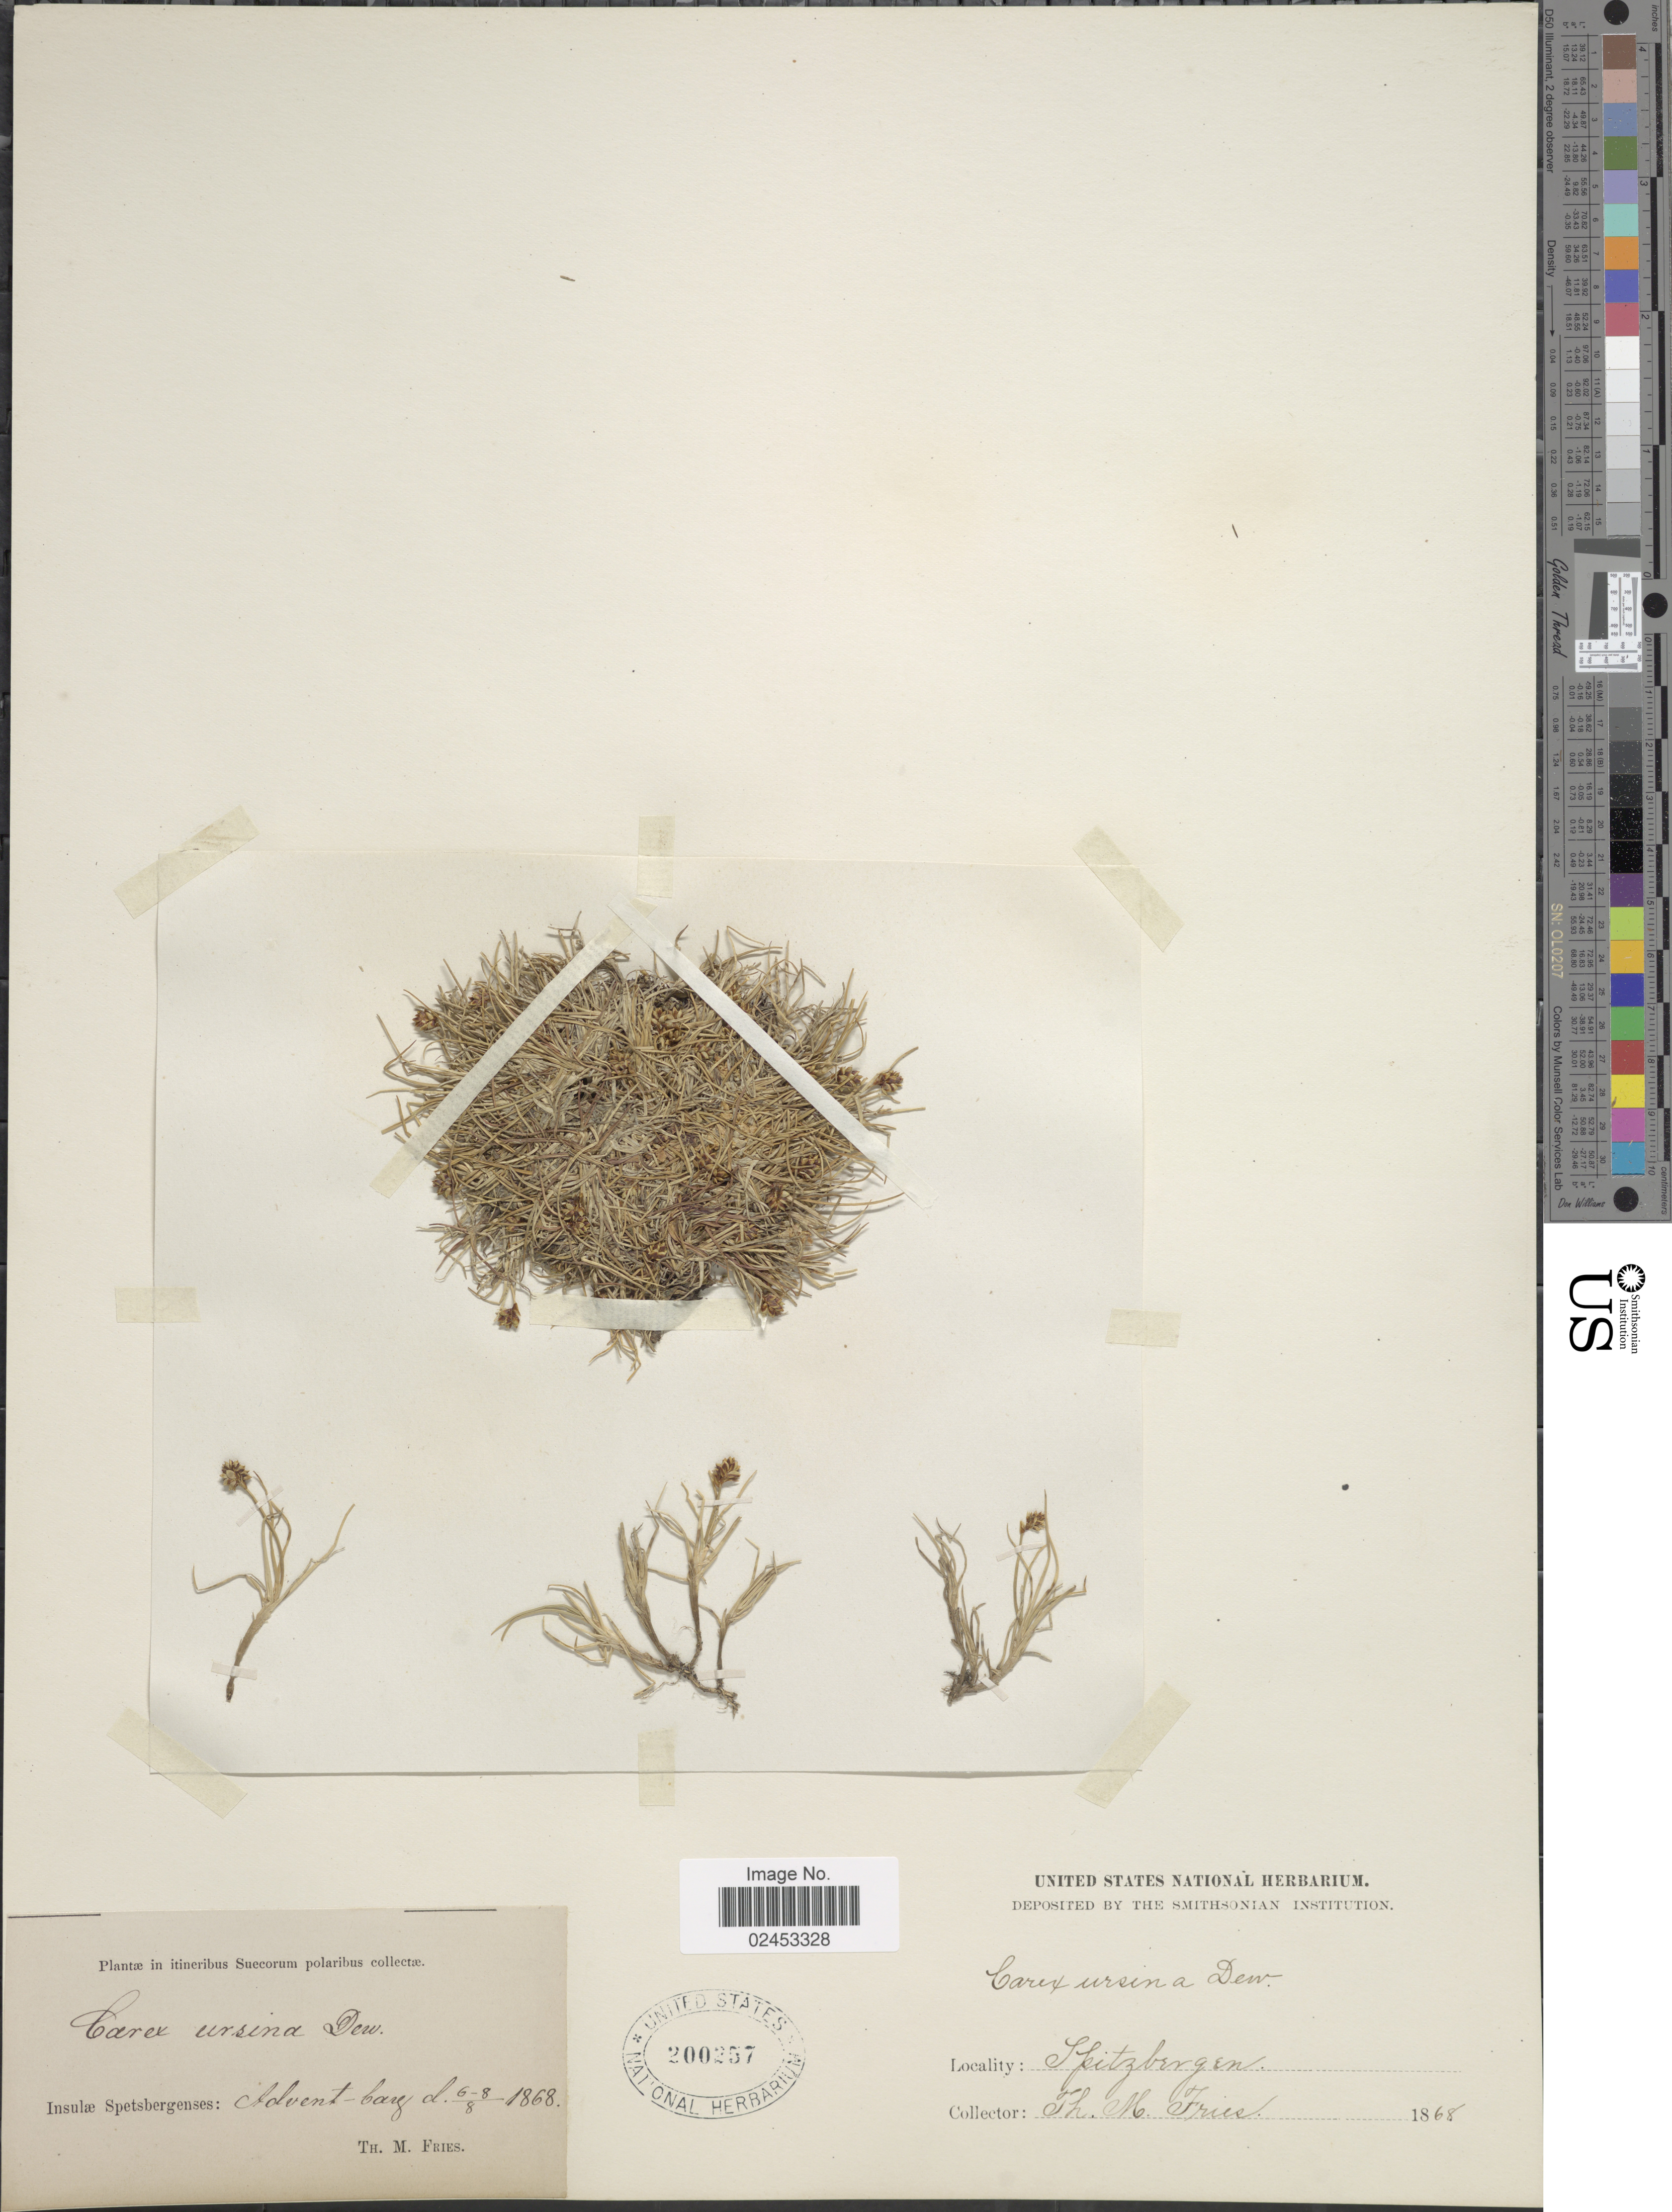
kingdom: Plantae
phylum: Tracheophyta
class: Liliopsida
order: Poales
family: Cyperaceae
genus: Carex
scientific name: Carex ursina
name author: Dewey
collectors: T. Fries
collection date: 1868-08-06/1868-08-08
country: Norway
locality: In itineribus Suecorum, Insulæ Spetsbergenses: Advent bay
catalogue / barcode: US 200257